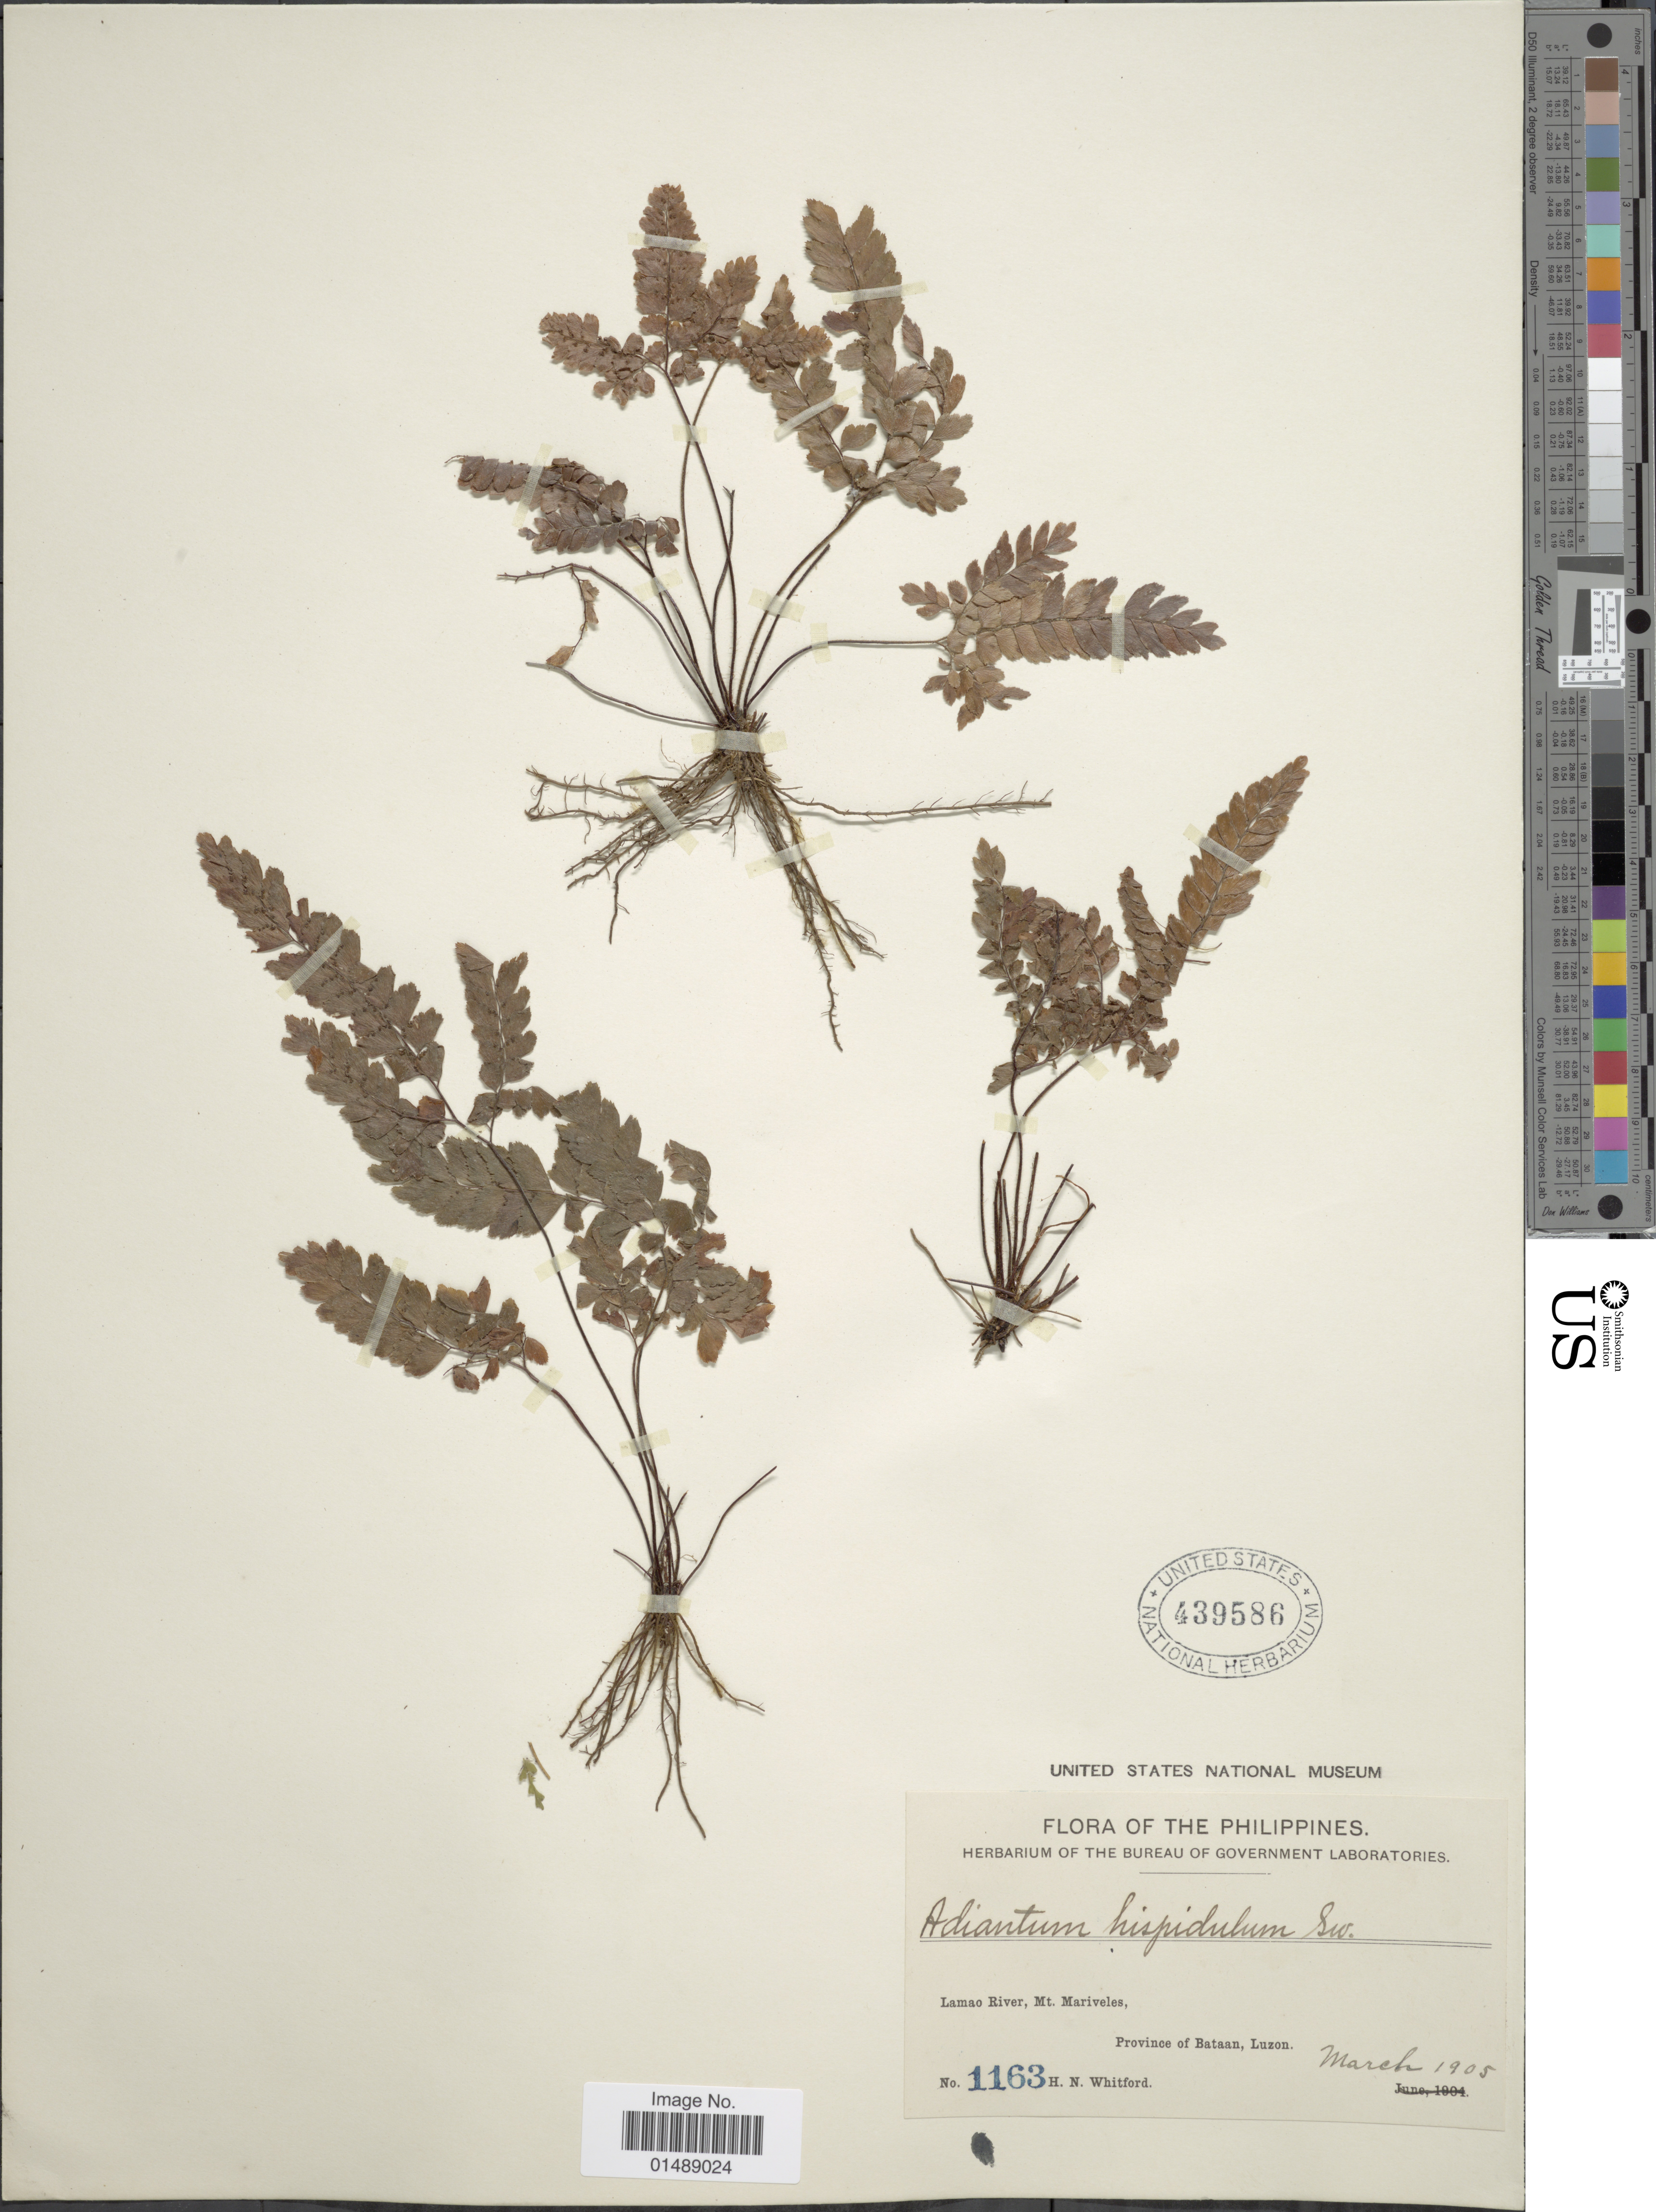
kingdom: Plantae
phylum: Tracheophyta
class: Polypodiopsida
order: Polypodiales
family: Pteridaceae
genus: Adiantum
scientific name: Adiantum hispidulum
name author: Sw.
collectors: H. N. Whitford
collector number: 1163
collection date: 1905-03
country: Philippines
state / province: Cagayan Valley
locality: Lamao River, Mt. Mariveles, Province of Bataan, Luzon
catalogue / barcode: US 439586